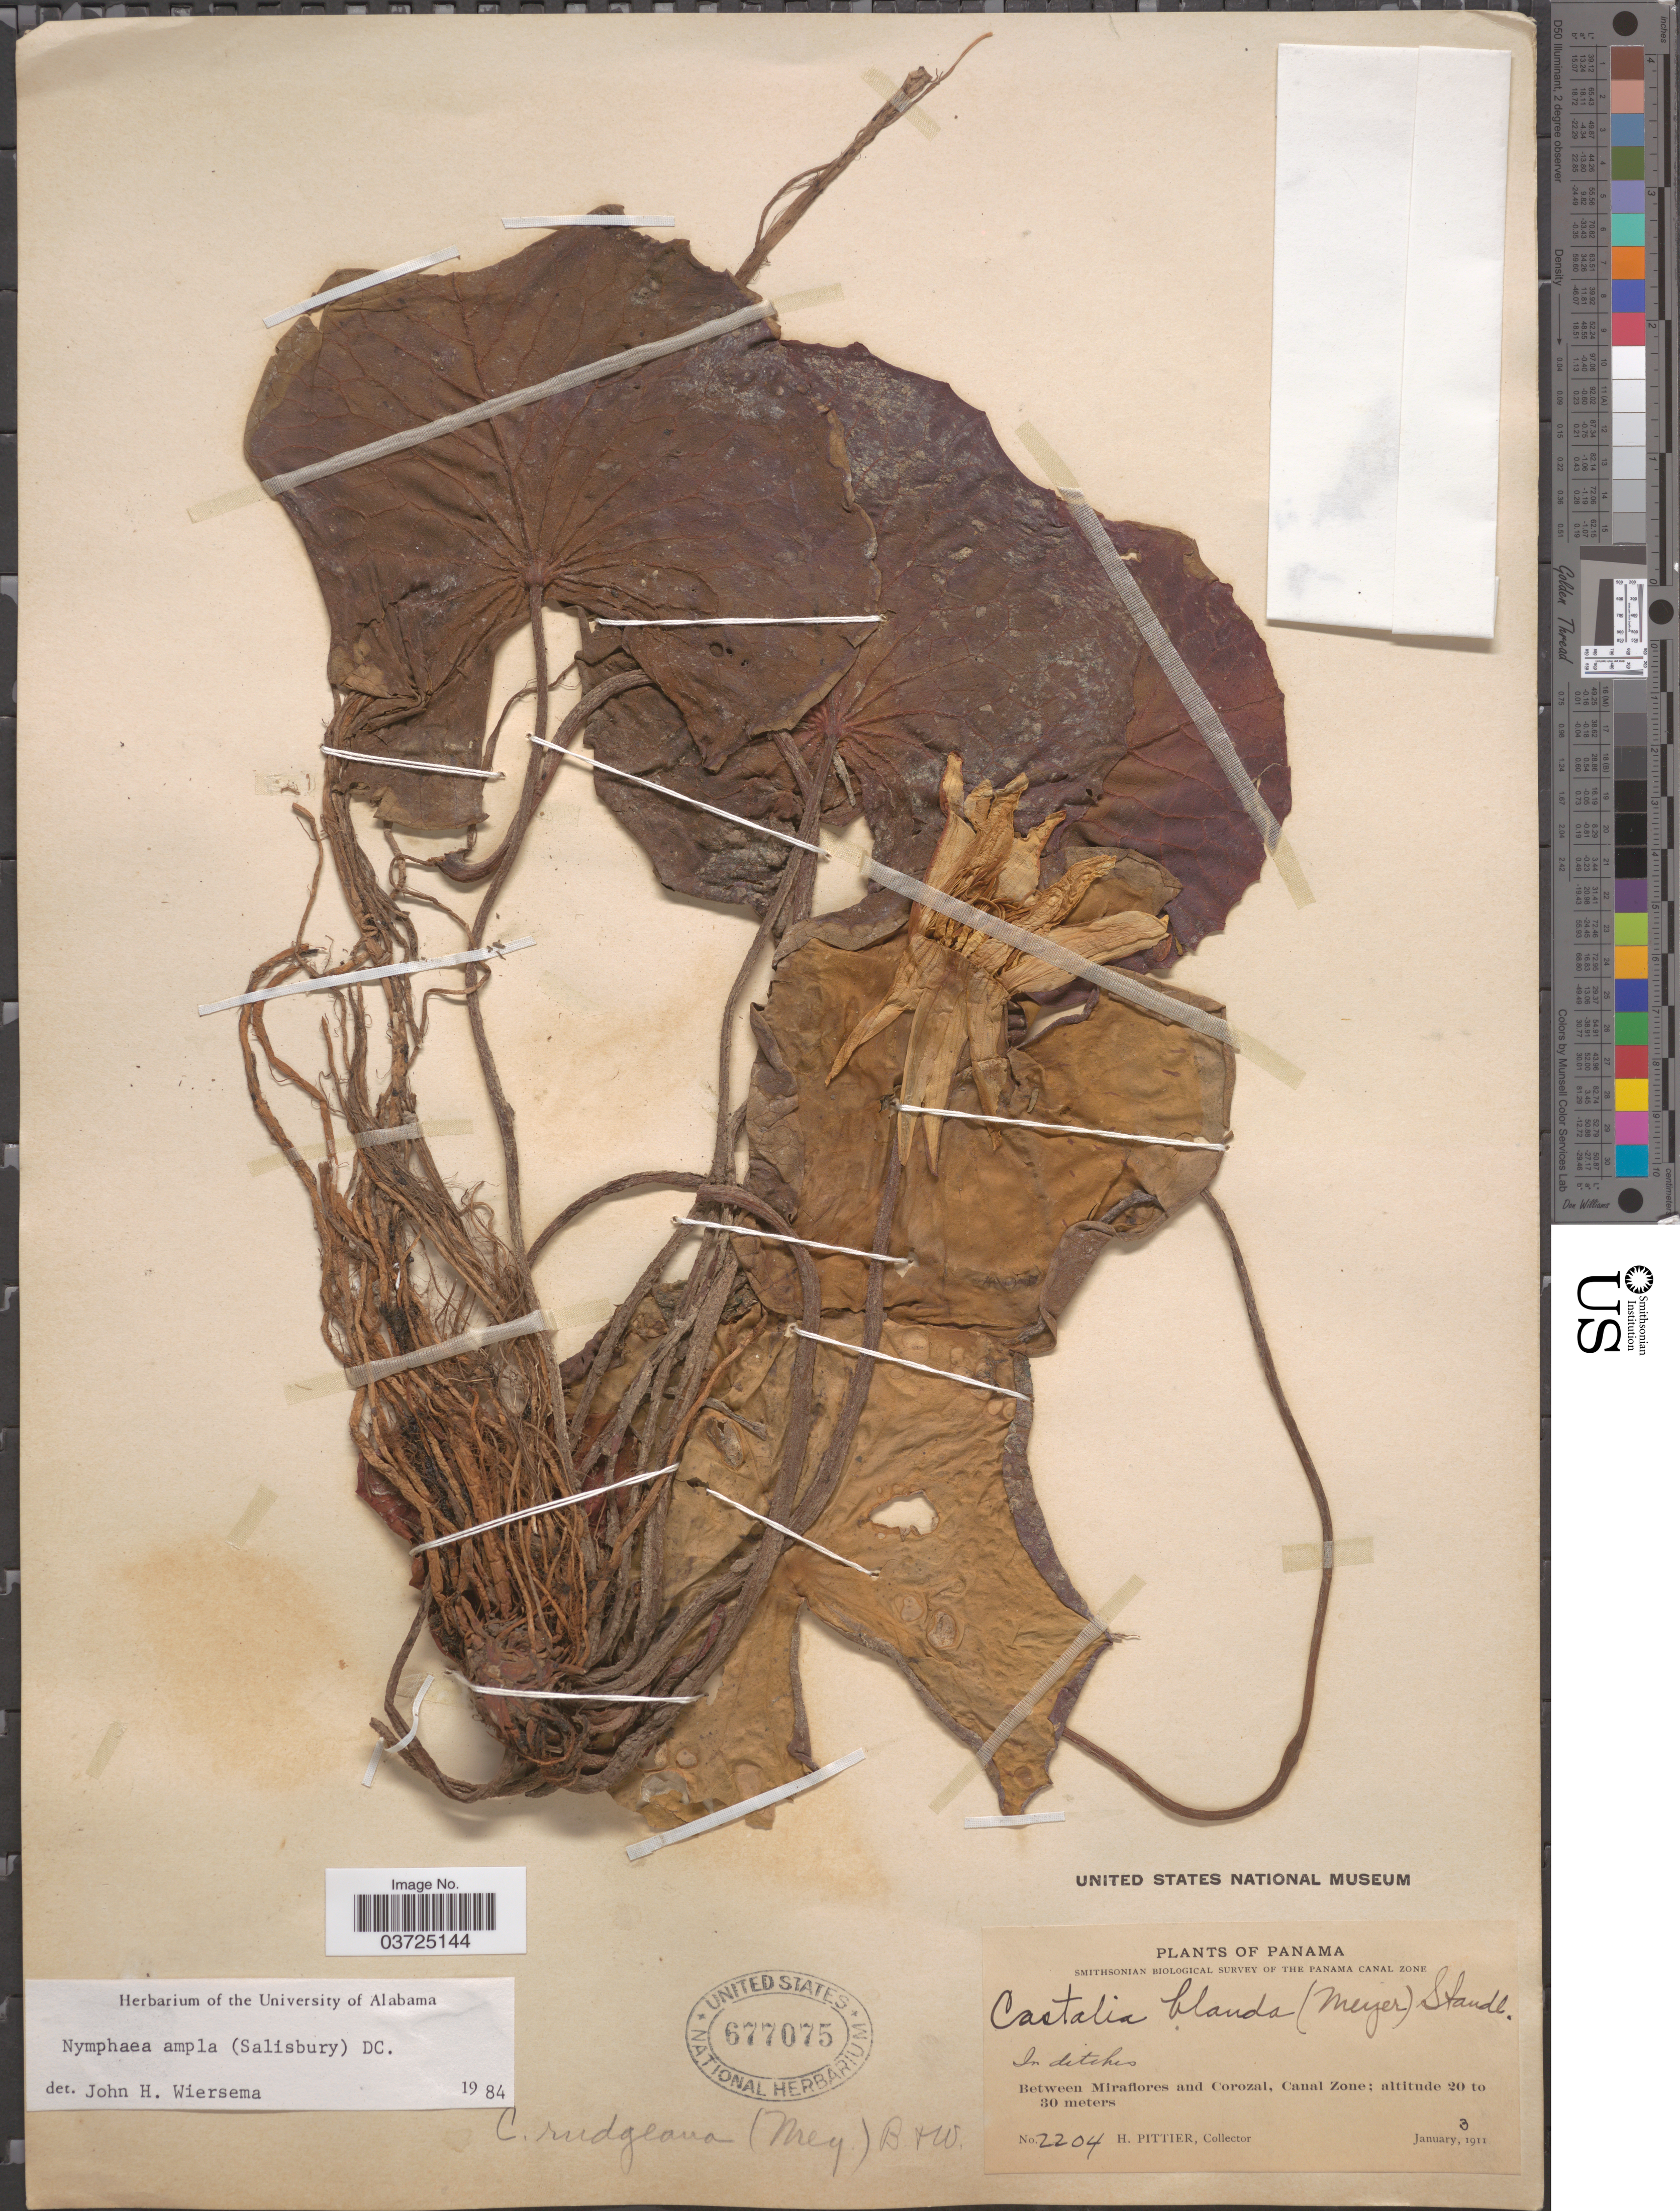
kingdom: Plantae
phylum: Tracheophyta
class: Magnoliopsida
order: Nymphaeales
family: Nymphaeaceae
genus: Nymphaea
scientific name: Nymphaea ampla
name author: (Salisb.) DC.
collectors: H. F. Pittier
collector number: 2204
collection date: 1911-01-03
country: Panama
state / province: Colón / Panamá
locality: Between Miraflores and Corozal, Canal Zone.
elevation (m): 20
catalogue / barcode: US 677075